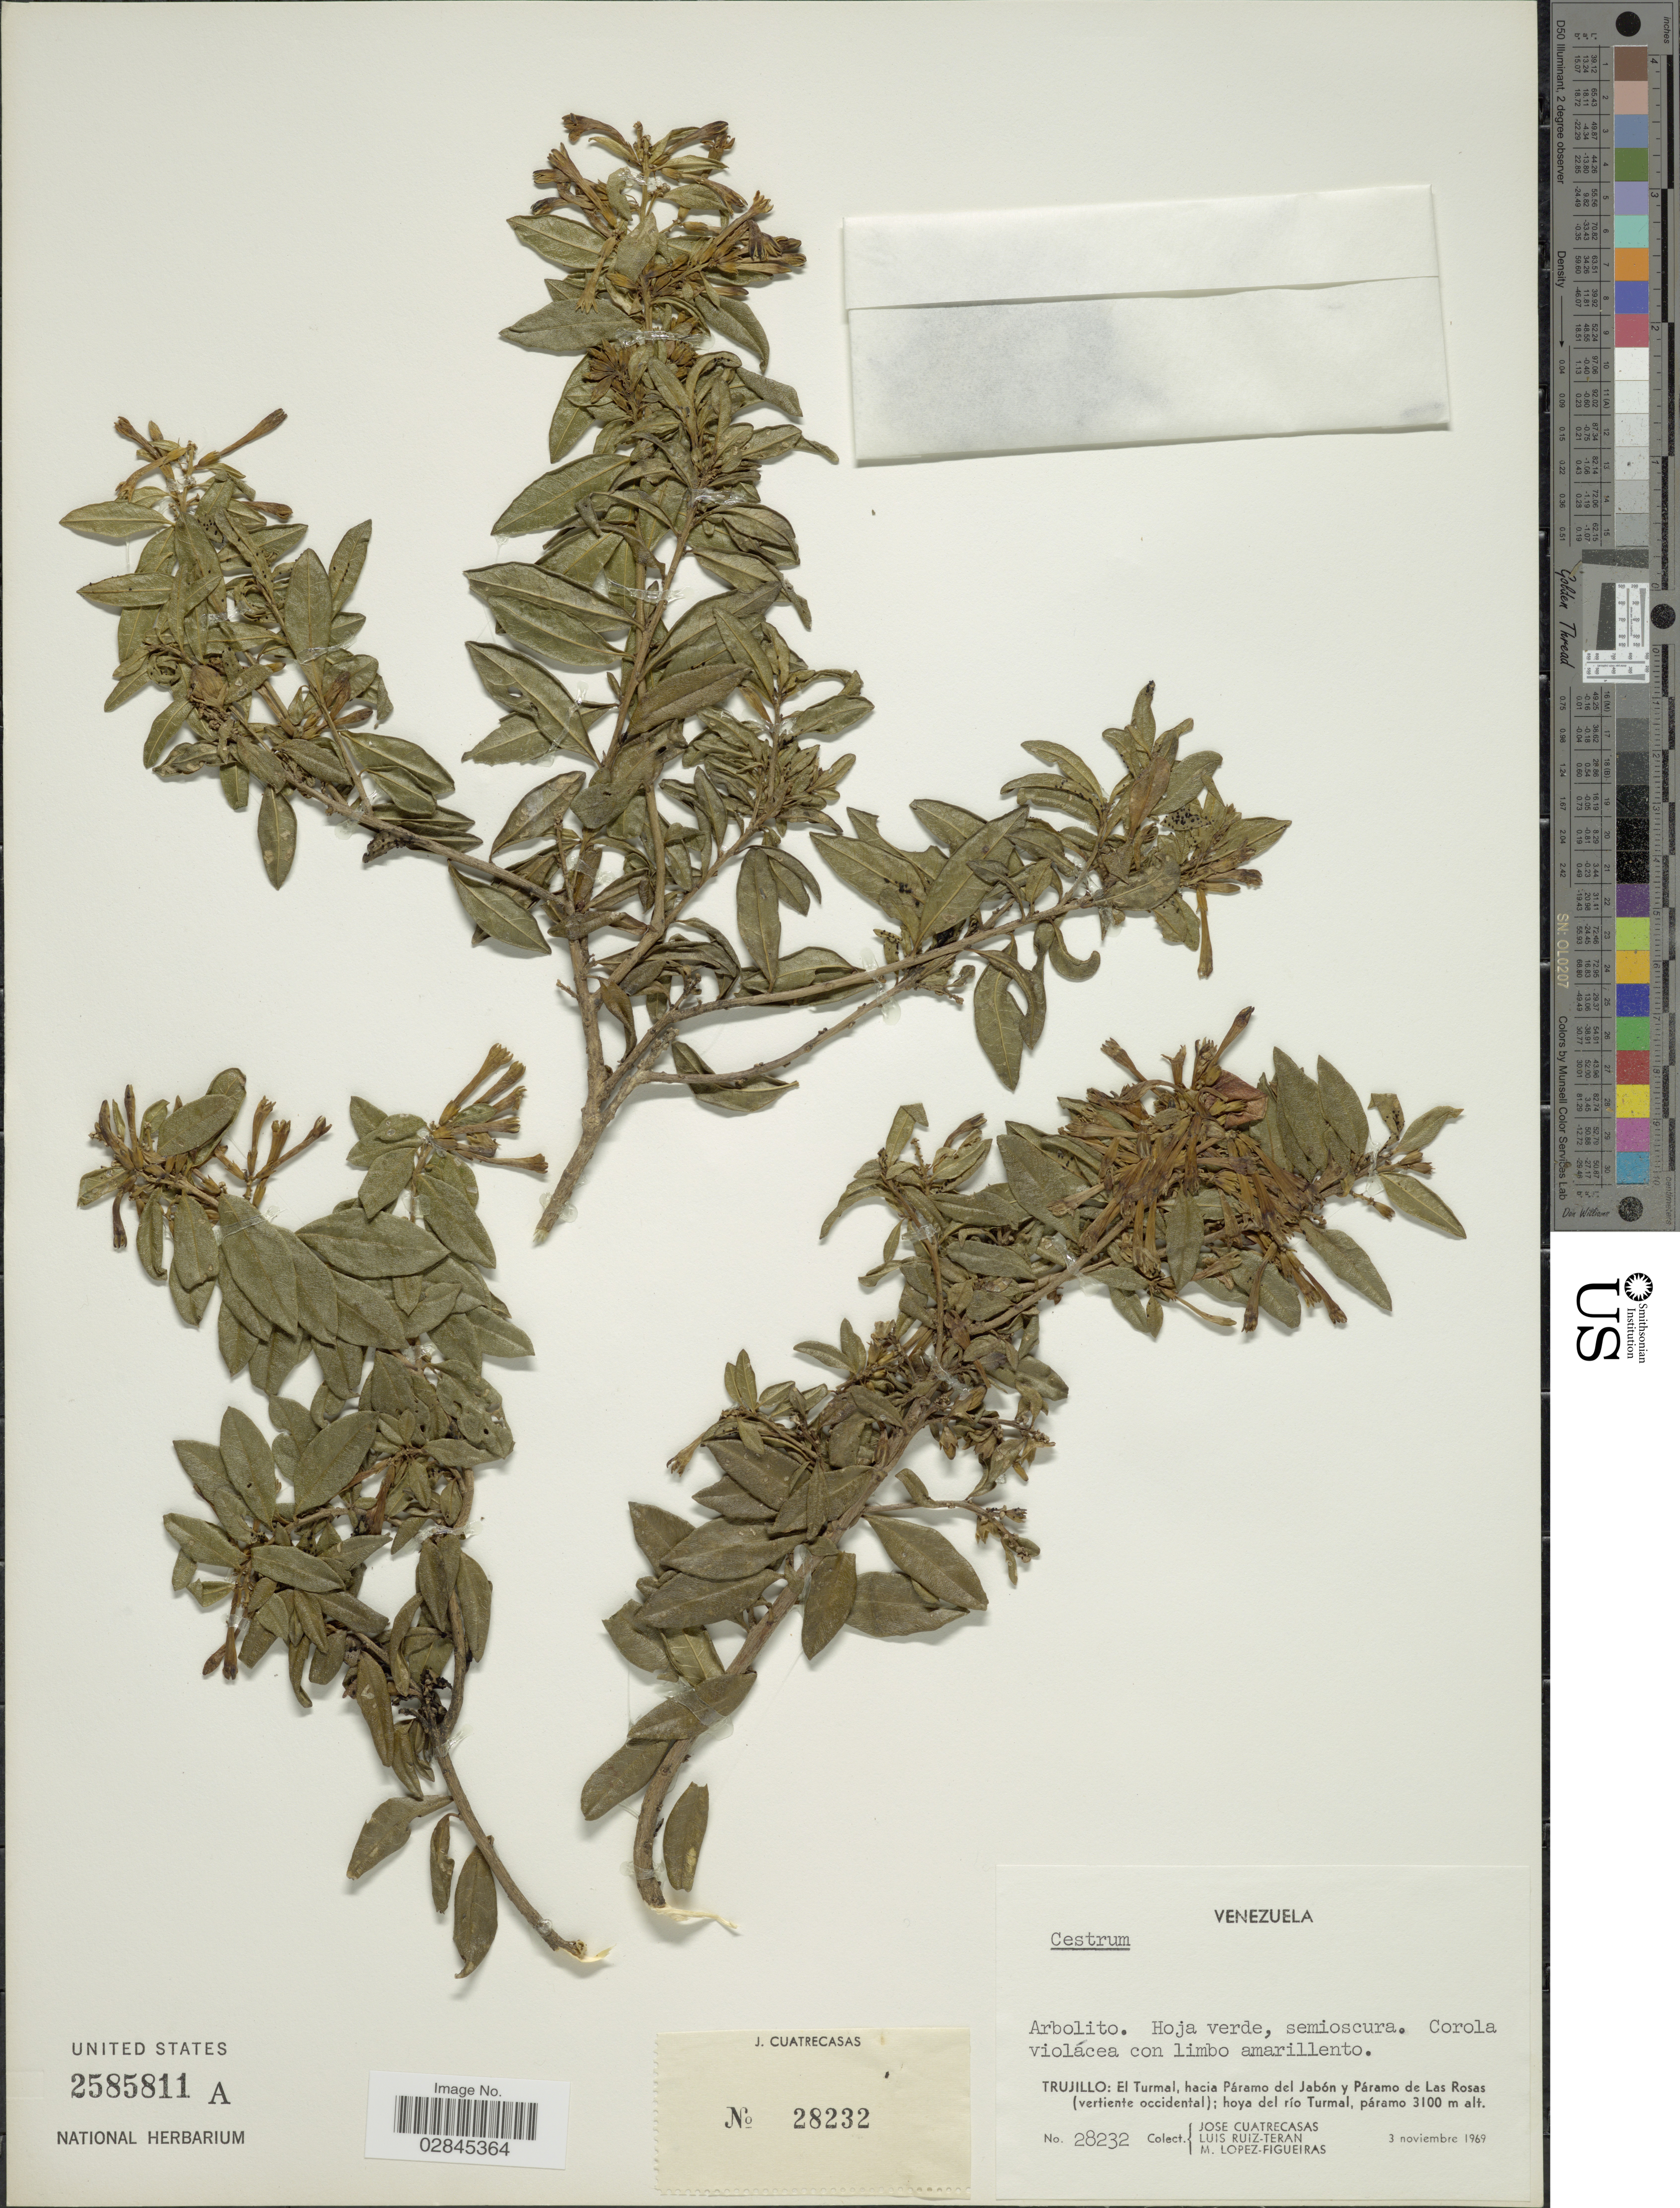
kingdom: Plantae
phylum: Tracheophyta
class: Magnoliopsida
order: Solanales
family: Solanaceae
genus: Cestrum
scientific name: Cestrum sp.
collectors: J. Cuatrecasas, L. E. Ruíz-Terán & M. López Figueiras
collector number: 28232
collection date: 1969-11-03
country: Venezuela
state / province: Trujillo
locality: El Turmal, hacia Páramo del Jabón y Páramo de Las Rosas (vertiente occidental); hoya el río Turmal, páramo.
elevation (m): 3100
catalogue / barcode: US 2585811A